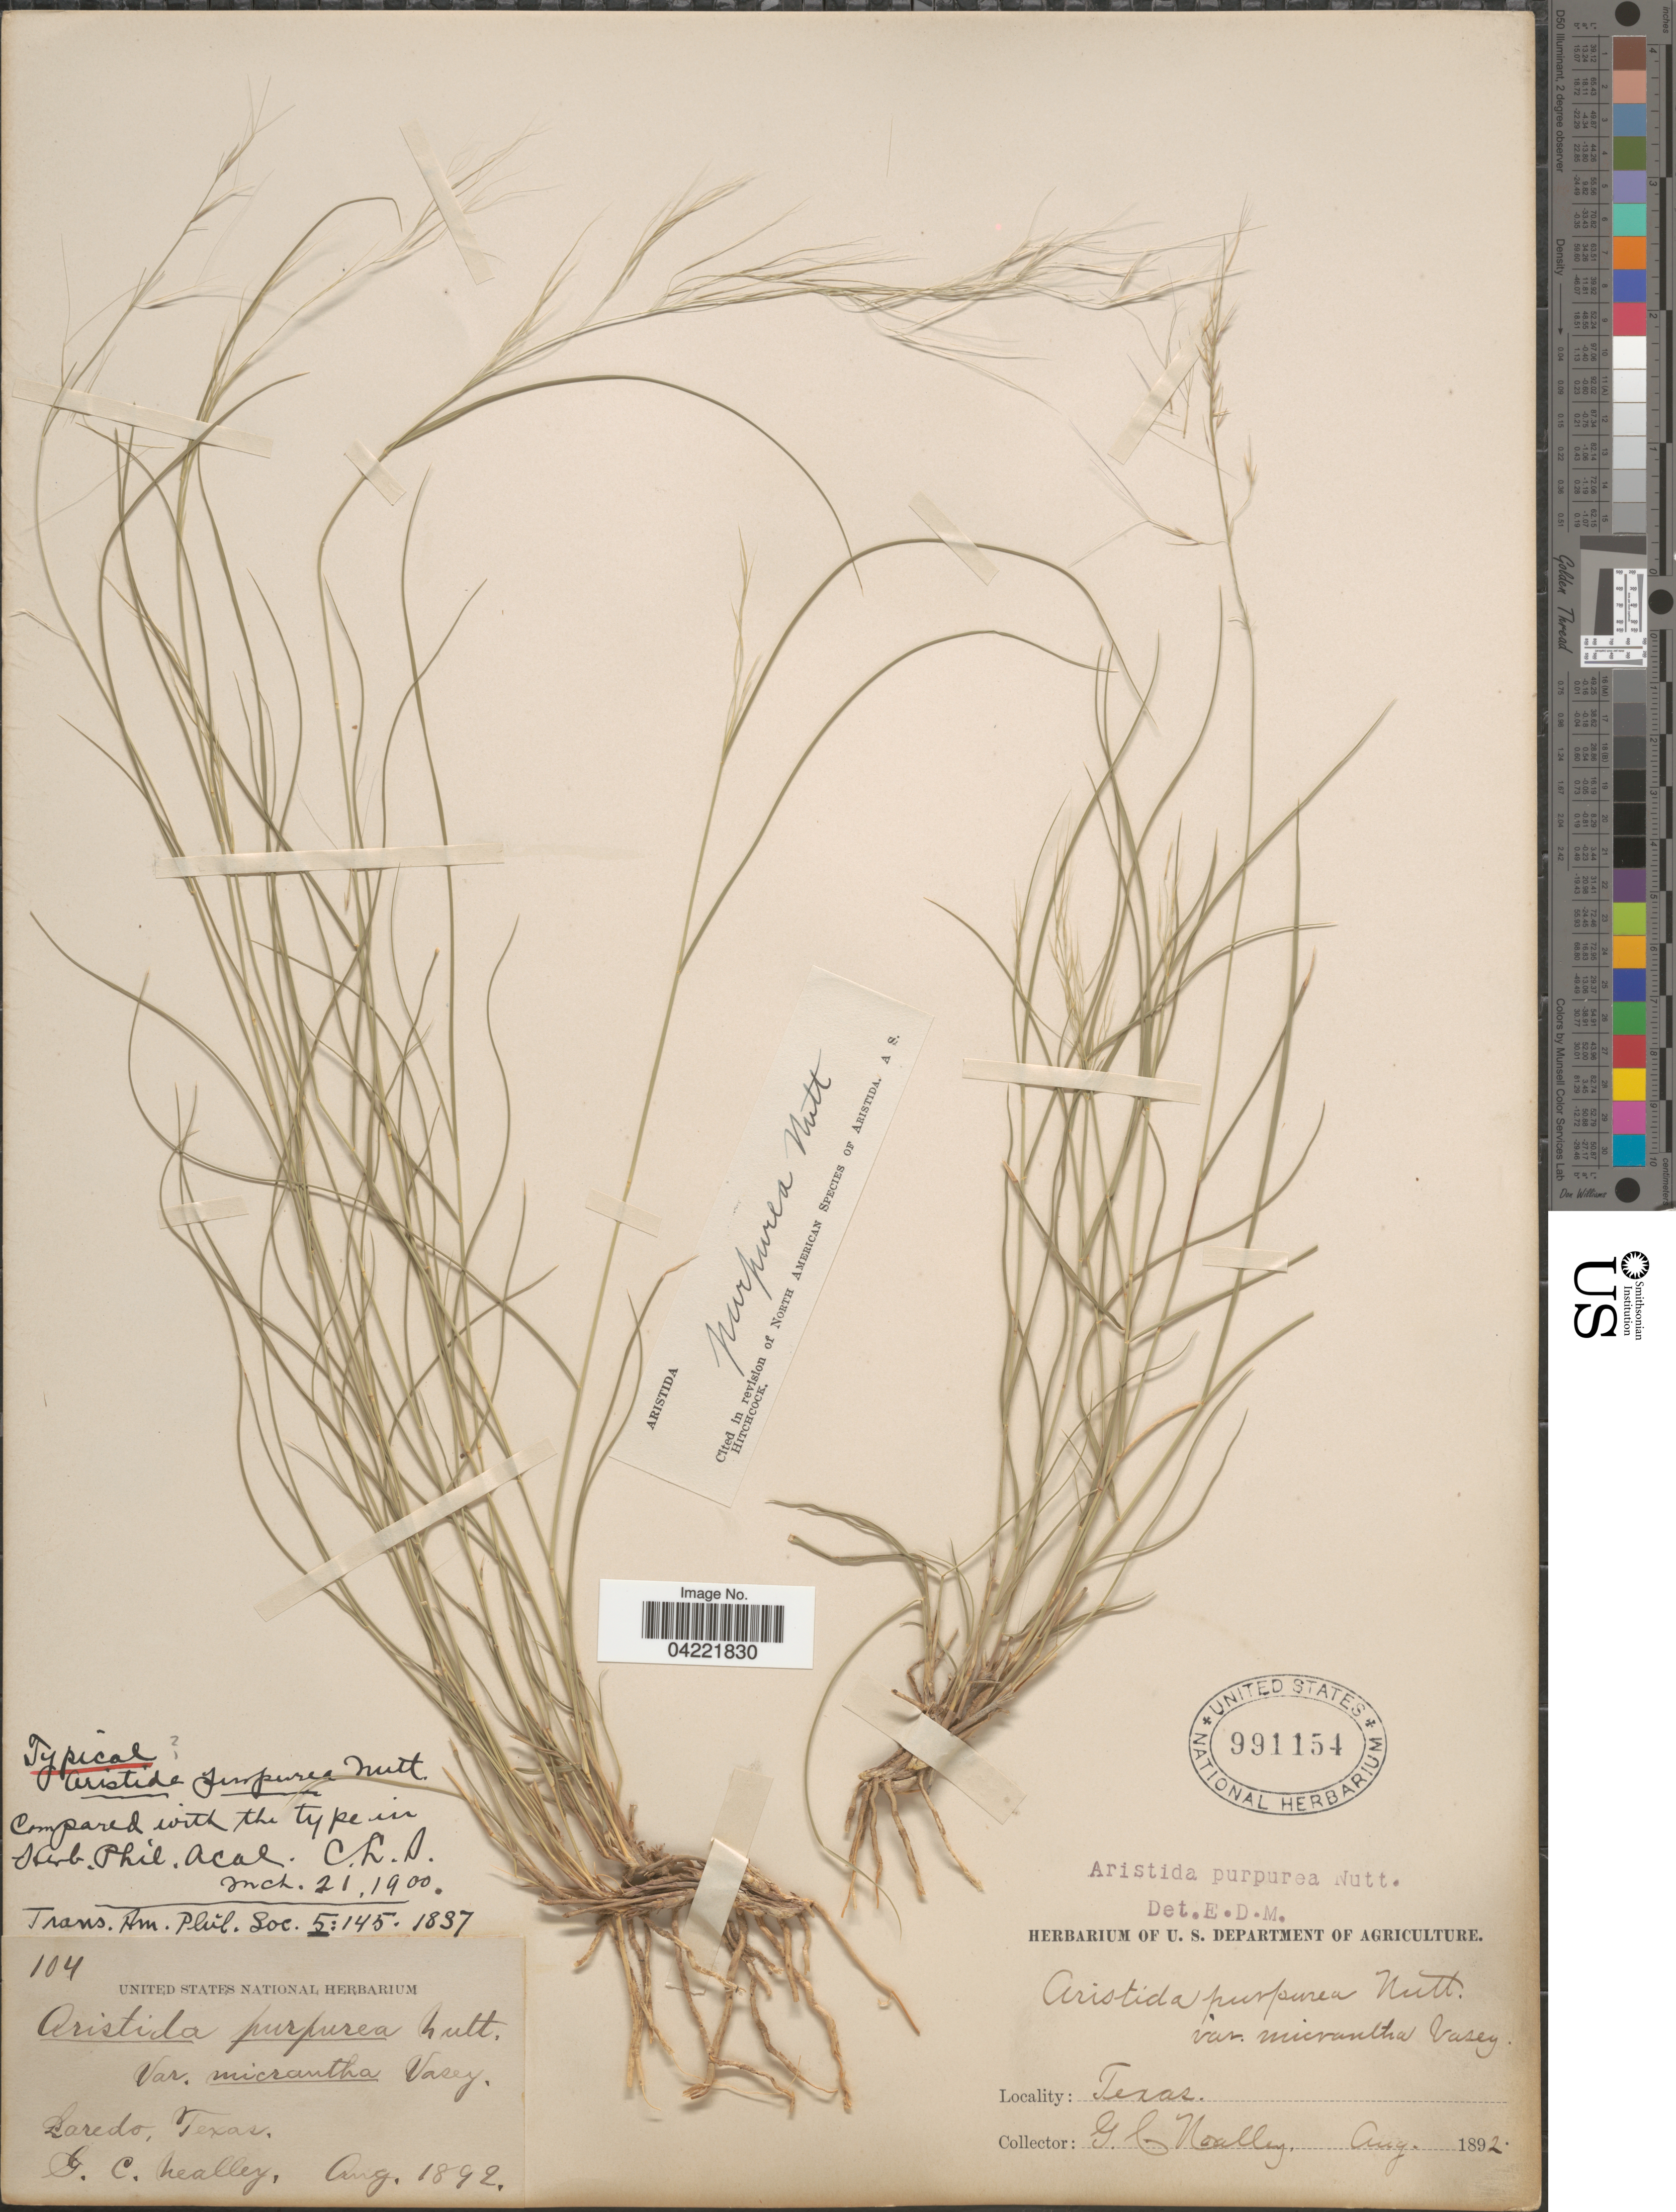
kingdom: Plantae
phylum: Tracheophyta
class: Liliopsida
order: Poales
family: Poaceae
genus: Aristida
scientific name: Aristida purpurea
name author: Nutt.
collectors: G. C. Nealley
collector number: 104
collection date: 1892-08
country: United States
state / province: Texas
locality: Laredo.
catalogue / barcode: US 991154